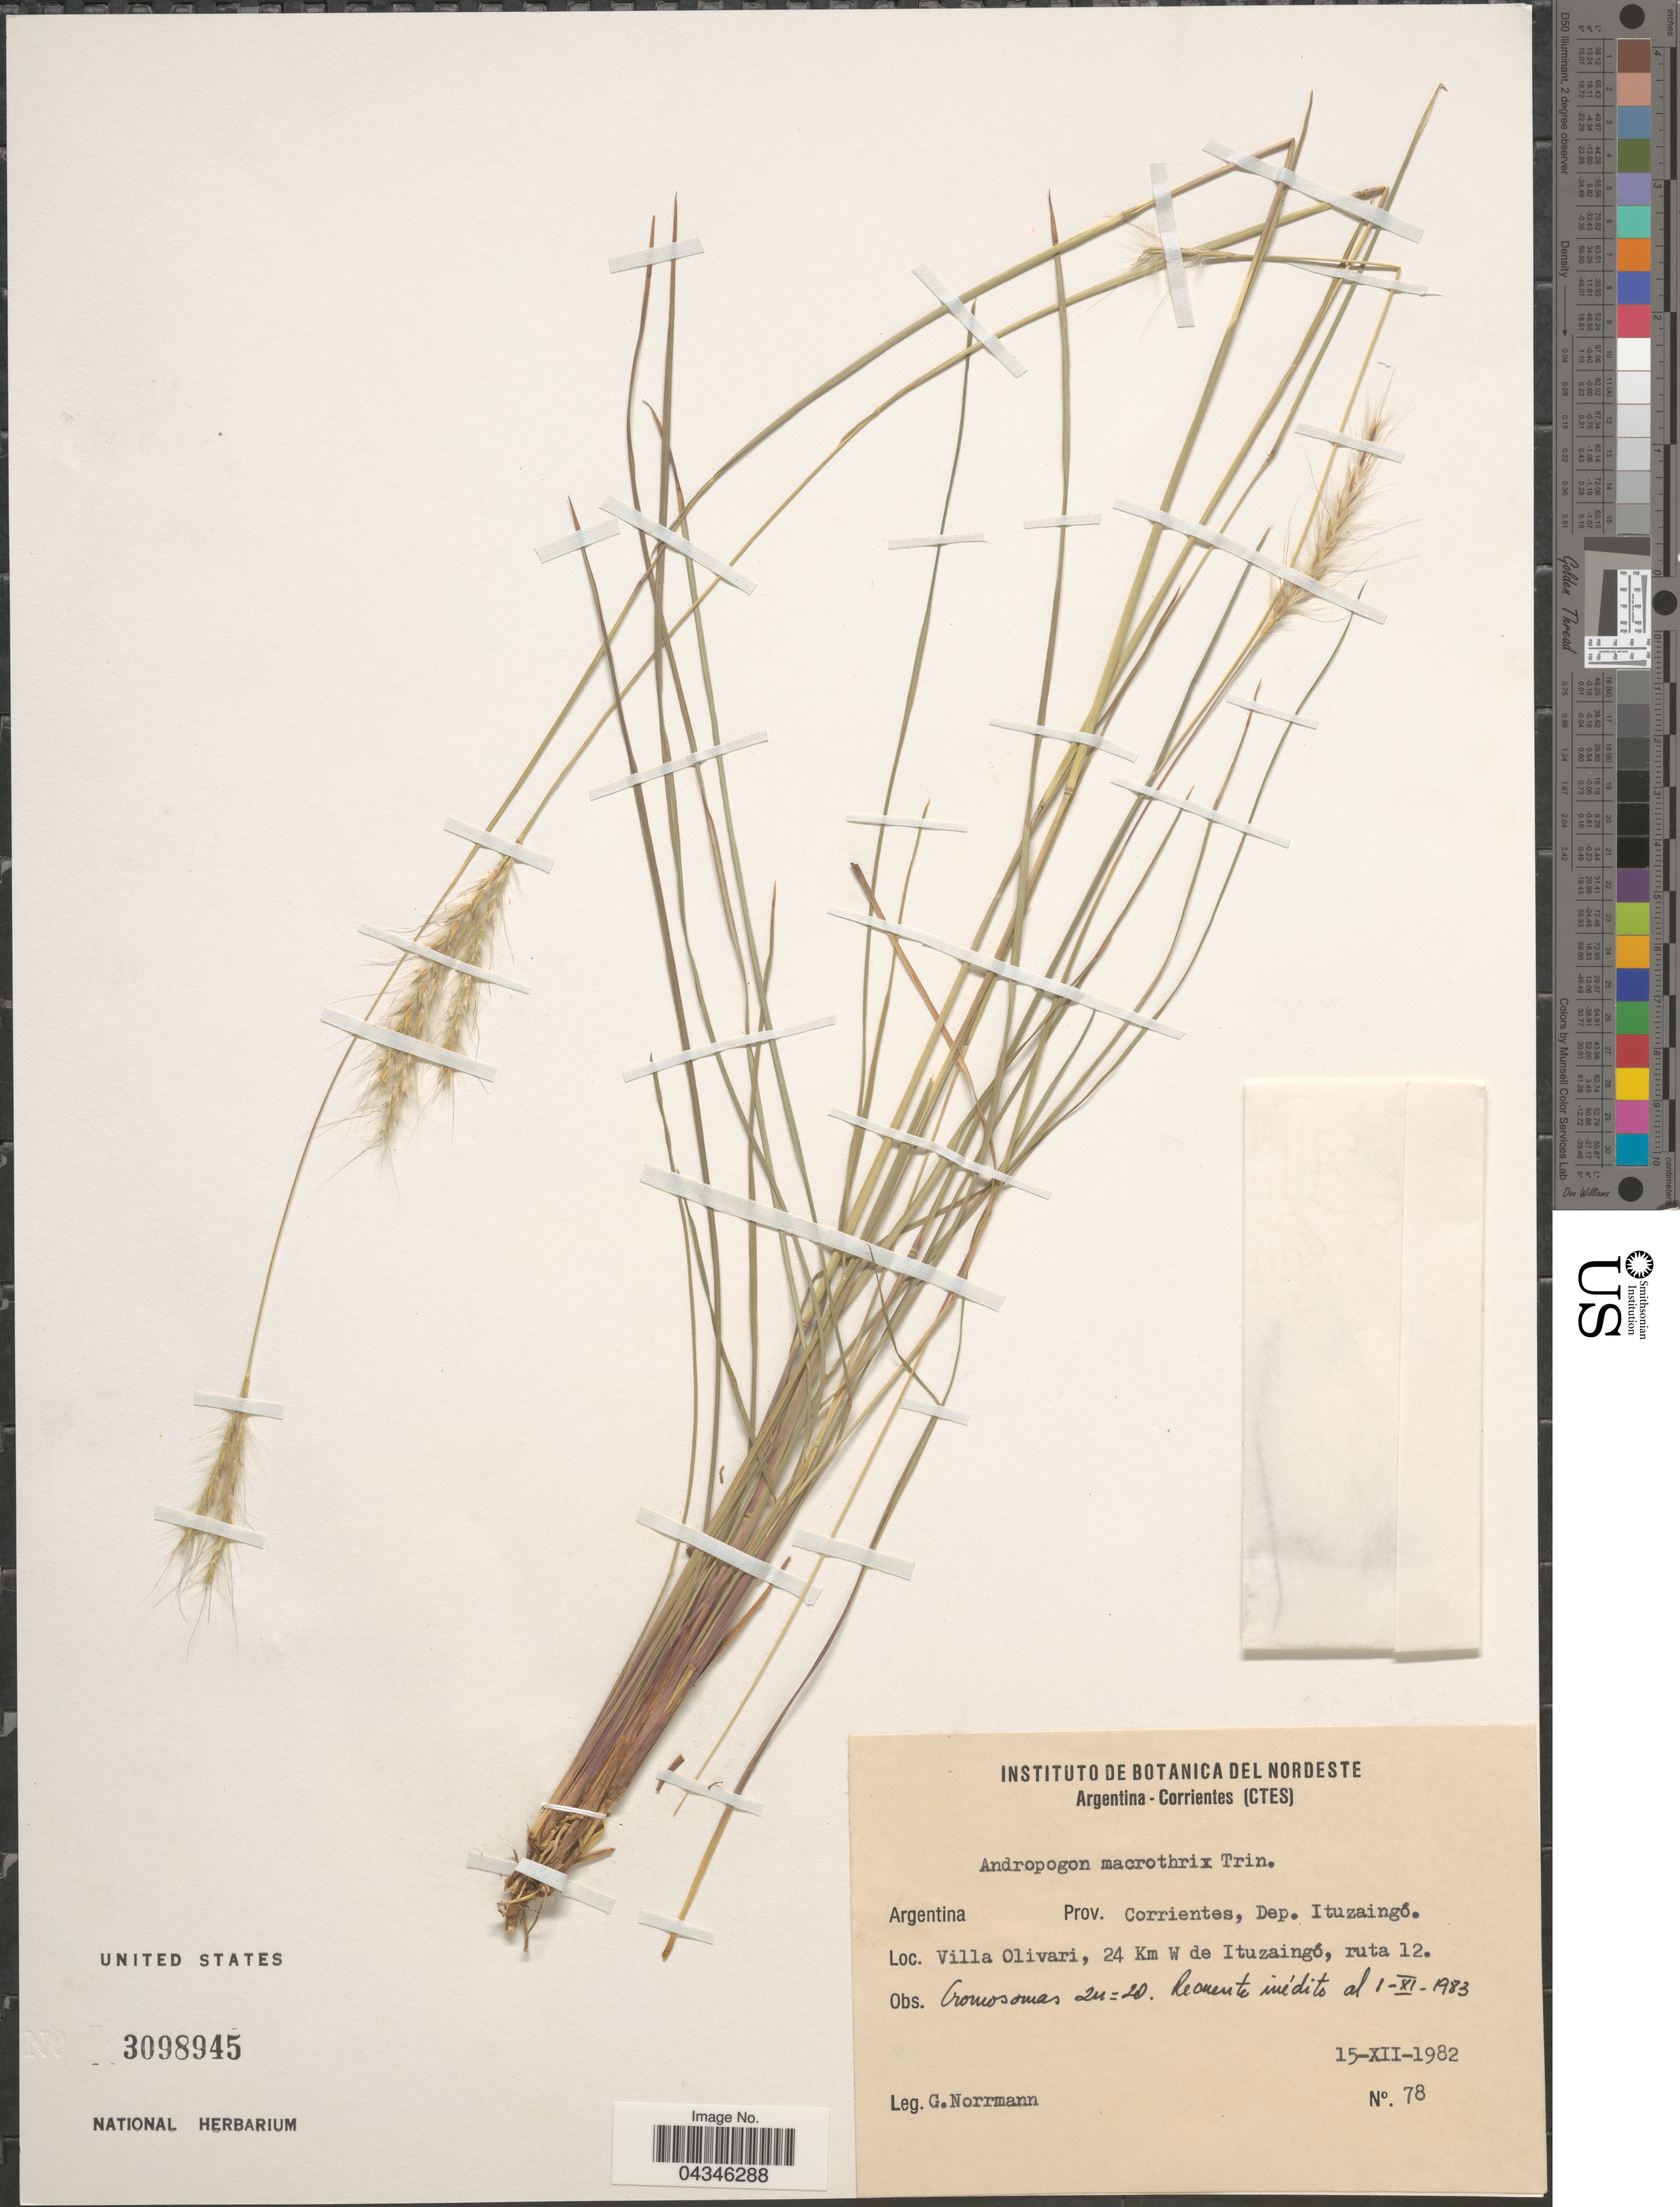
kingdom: Plantae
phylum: Tracheophyta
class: Liliopsida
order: Poales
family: Poaceae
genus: Andropogon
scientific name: Andropogon macrothrix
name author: Trin.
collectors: G. Norrmann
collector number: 78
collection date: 1982-12-15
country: Argentina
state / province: Corrientes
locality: Dep. Ituzaingó. Villa Olivari, 24 Km W de Ituzaingó, ruta 12.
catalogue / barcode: US 3098945